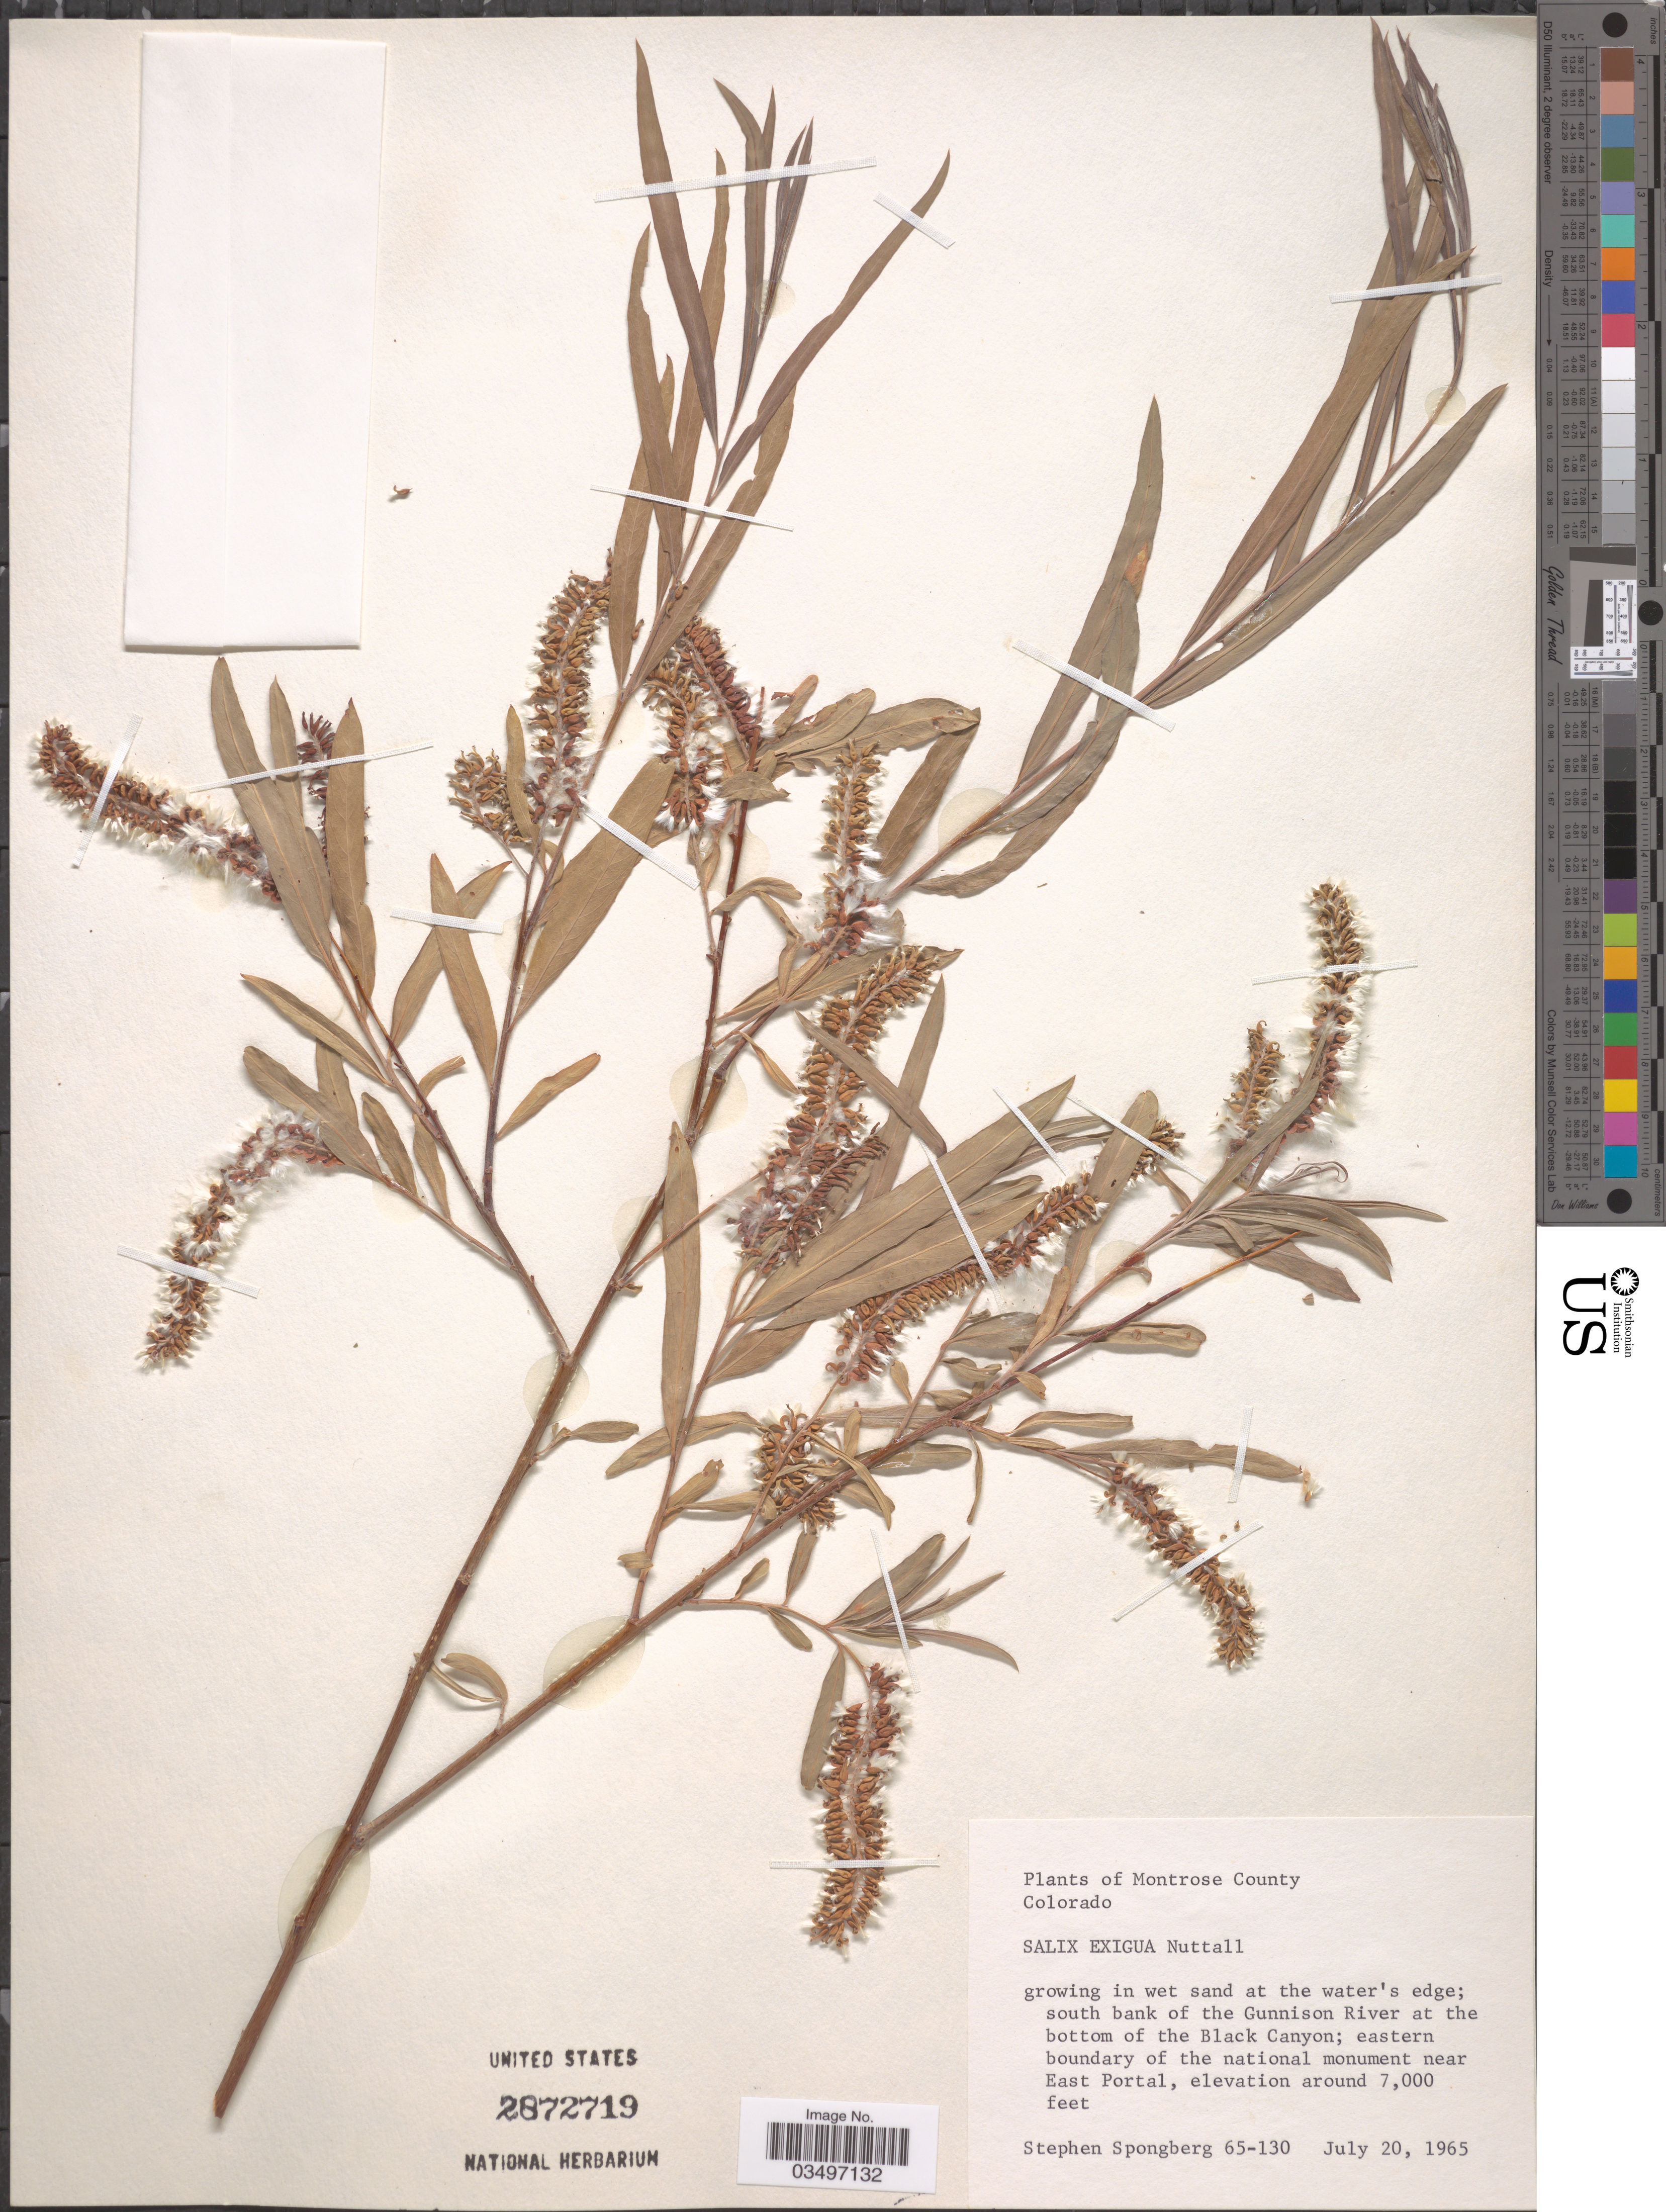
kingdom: Plantae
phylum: Tracheophyta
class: Magnoliopsida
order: Malpighiales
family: Salicaceae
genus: Salix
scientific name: Salix exigua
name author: Nutt.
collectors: S. A.Spongberg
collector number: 65-130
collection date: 1965-07-20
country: United States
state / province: Colorado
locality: Montrose County, growing in wet sand at the water's edge; south bank of the Gunnison River at the bottom of the Black Canyon; eastern boundary of the national monument near East Portal.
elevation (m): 2134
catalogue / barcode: US 2872719